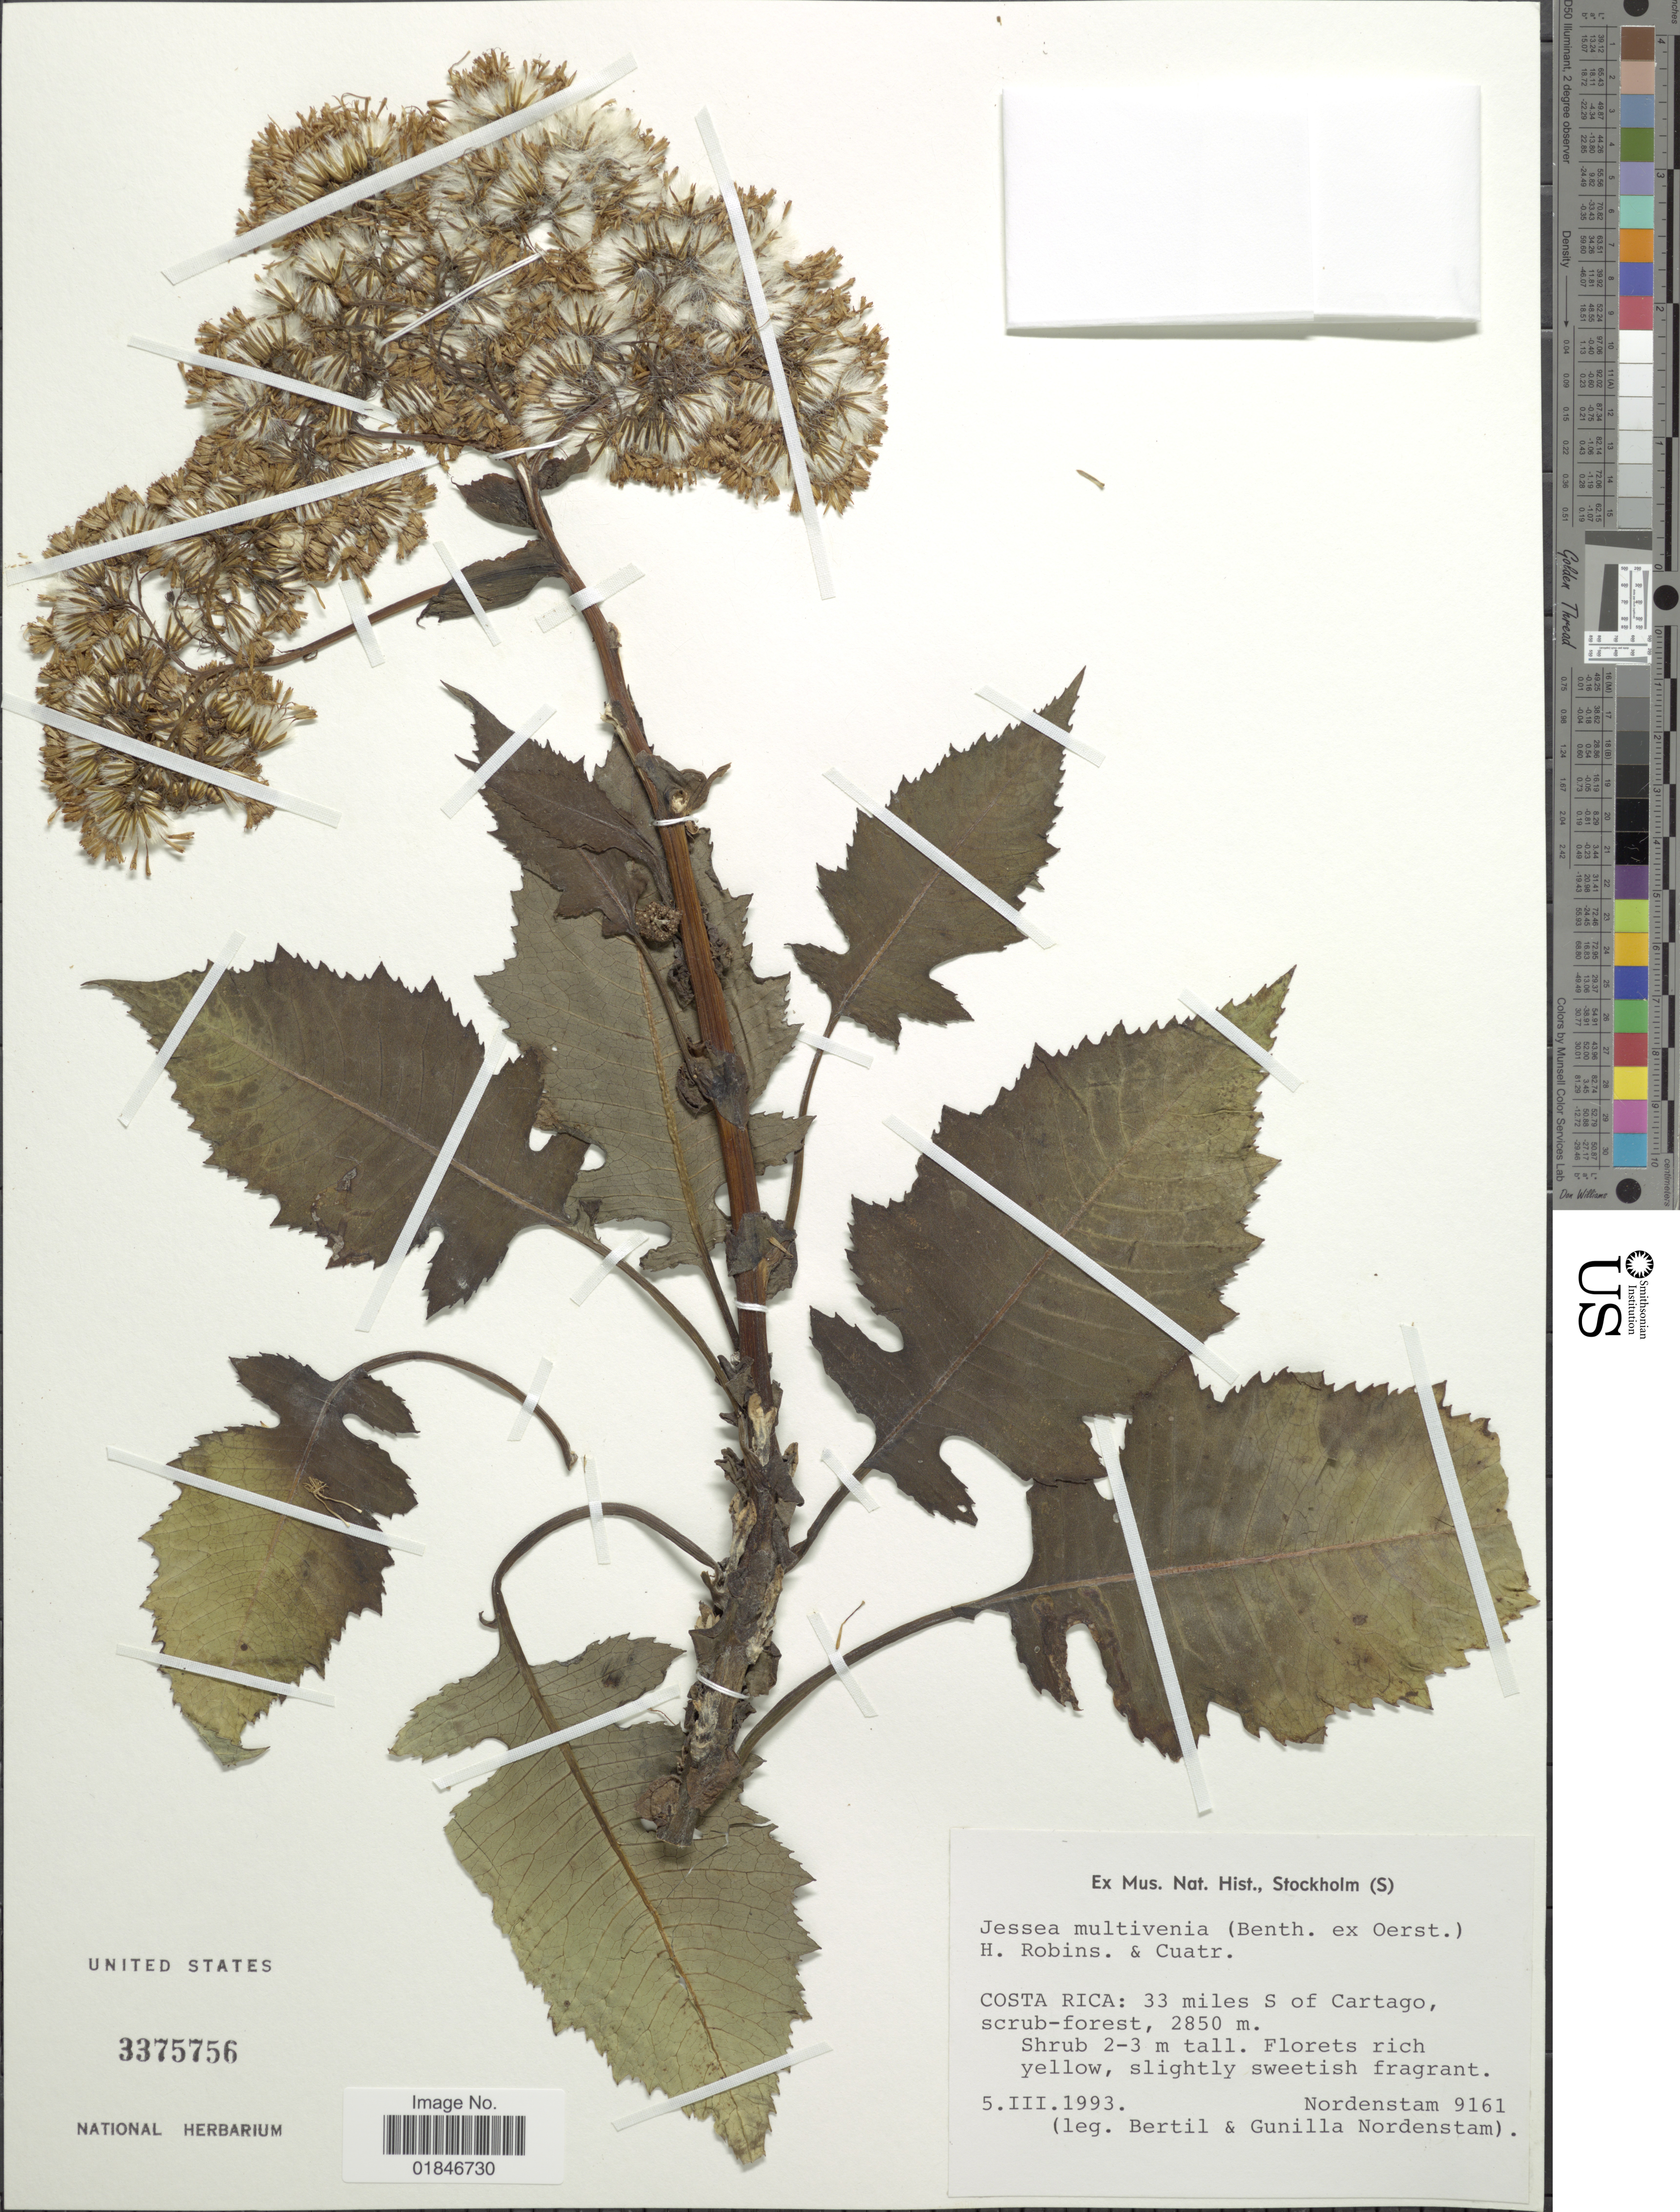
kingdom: Plantae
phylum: Tracheophyta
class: Magnoliopsida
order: Asterales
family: Asteraceae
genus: Jessea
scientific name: Jessea multivenia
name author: (Benth.) H. Rob. & Cuatrec.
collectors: B. Nordenstam & G. Nordenstam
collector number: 9161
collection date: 1993-03-05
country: Costa Rica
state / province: Cartago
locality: Costa Rica 33 miles S of Cartago.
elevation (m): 2850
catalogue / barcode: US 3375756